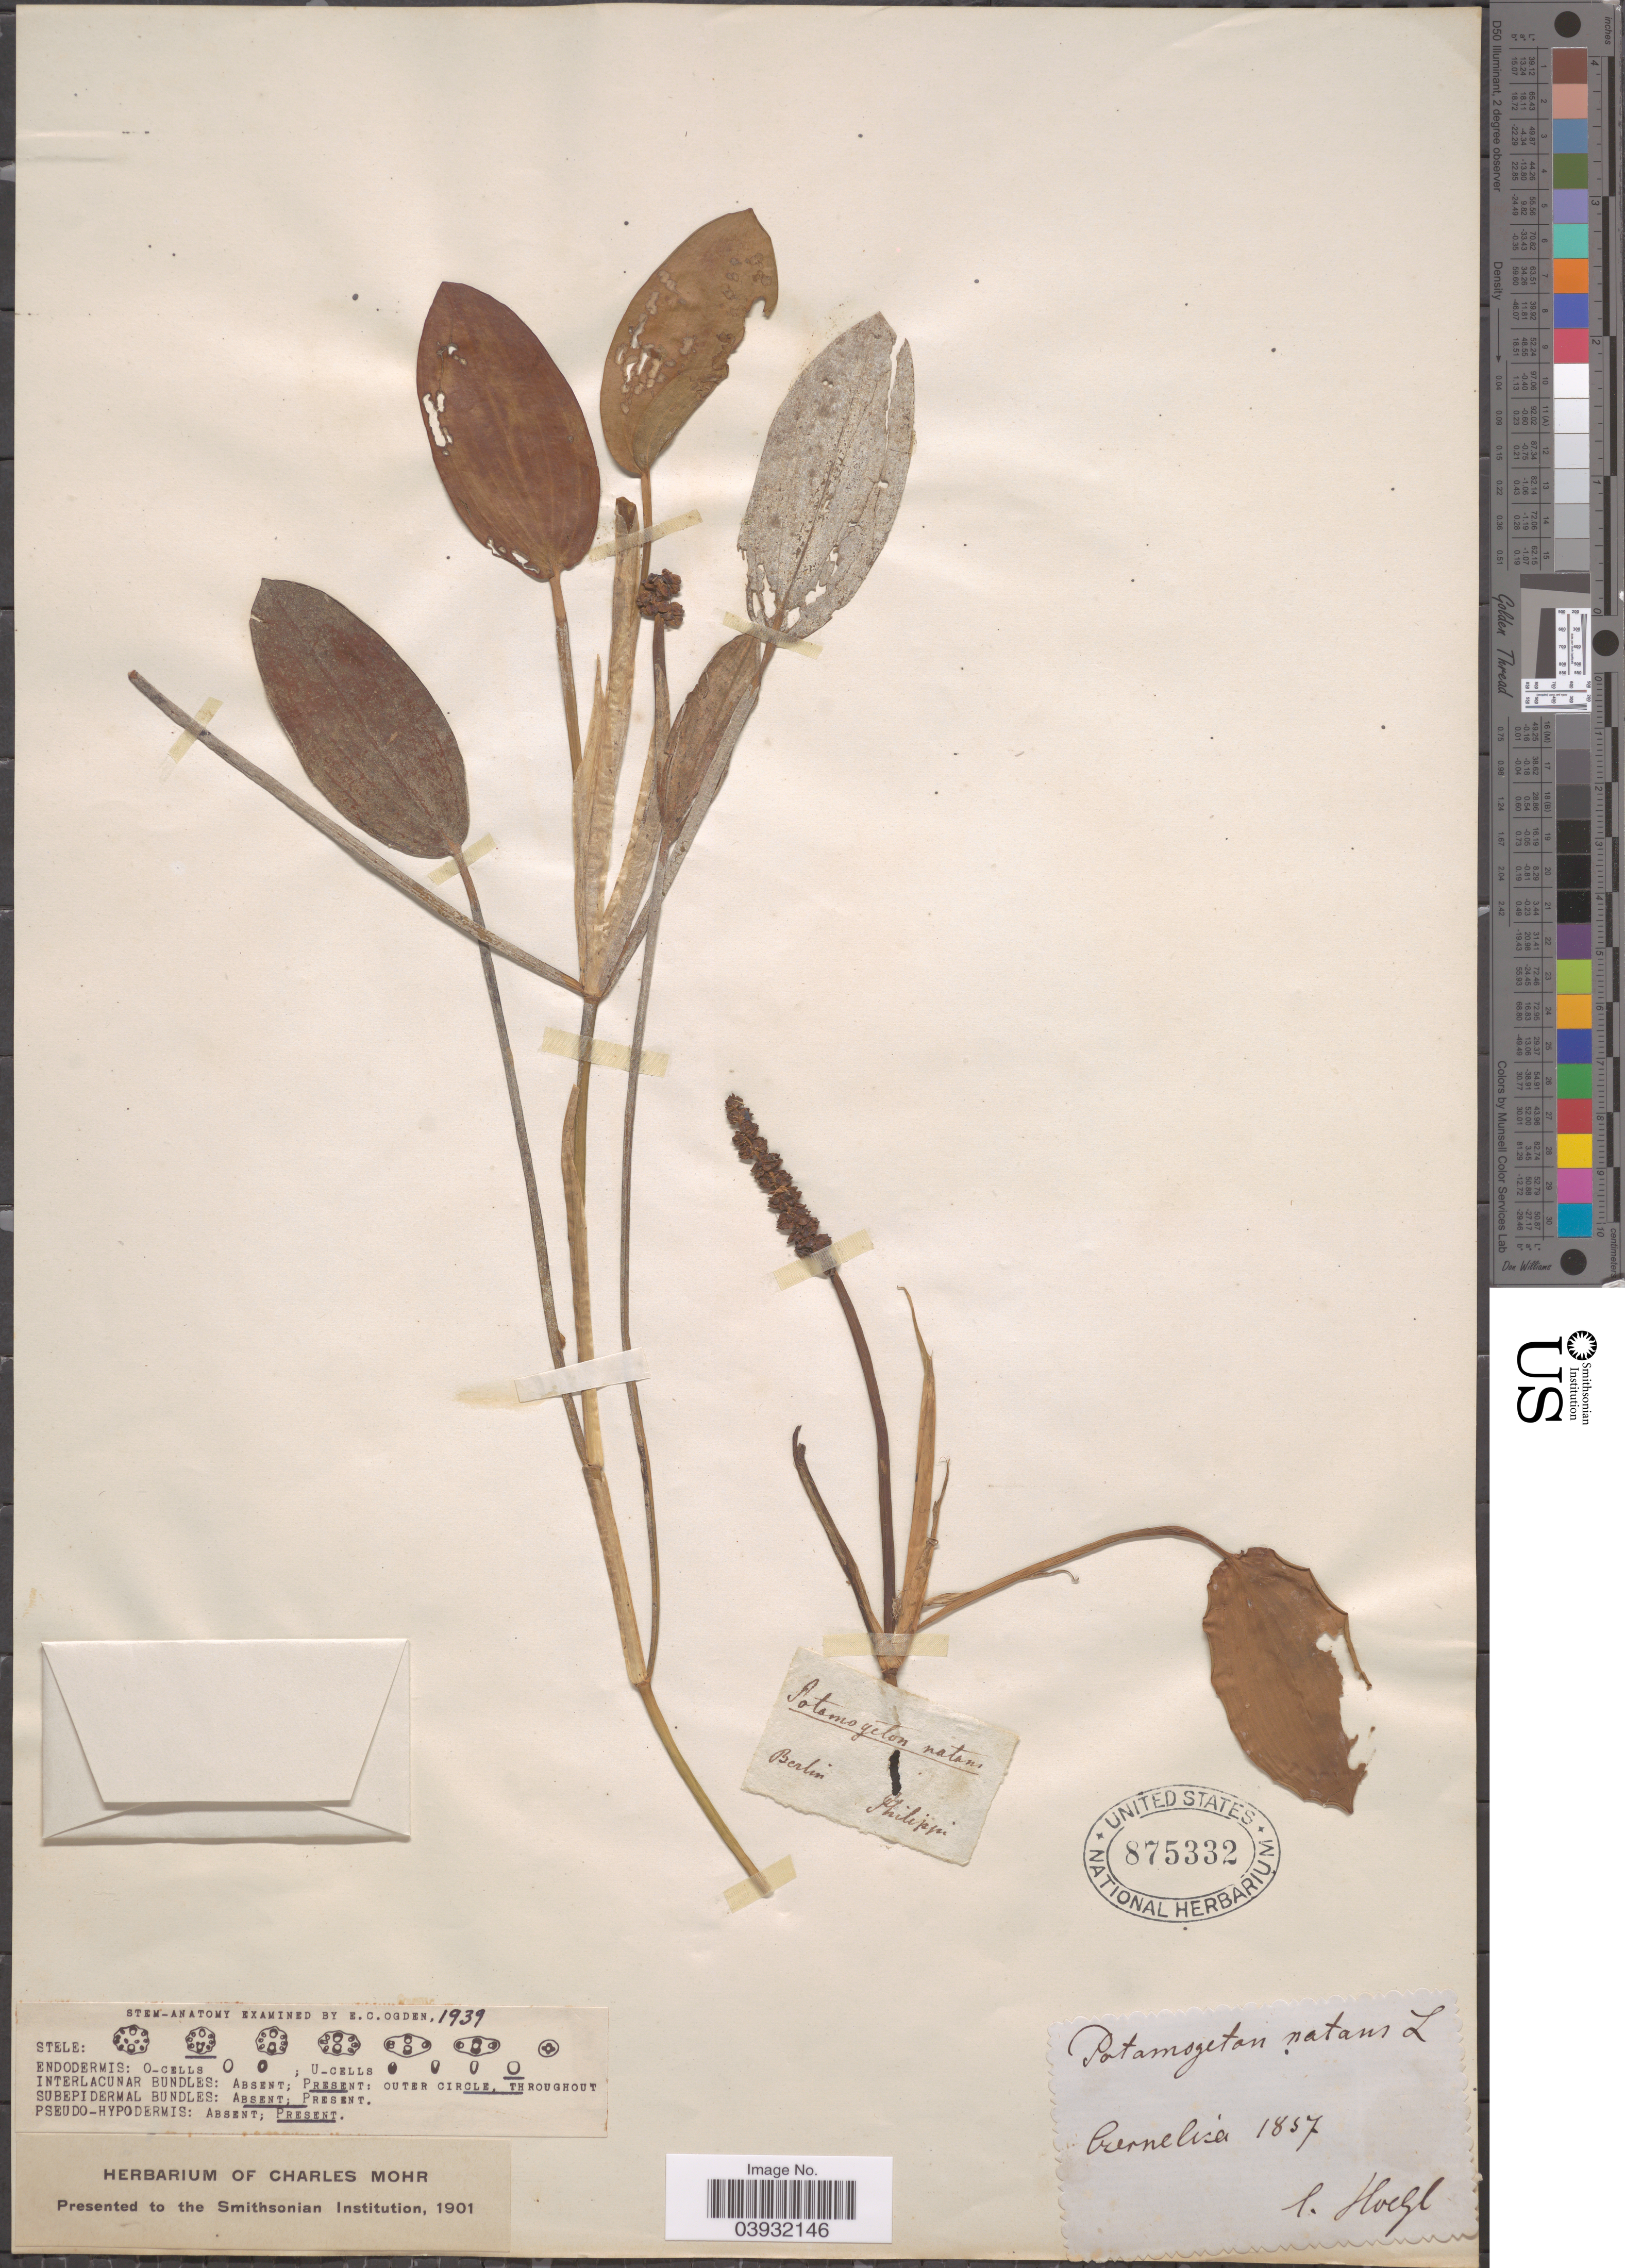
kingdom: Plantae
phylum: Tracheophyta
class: Liliopsida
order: Alismatales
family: Potamogetonaceae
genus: Potamogeton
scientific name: Potamogeton natans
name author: L.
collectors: -. Philippi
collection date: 1857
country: Germany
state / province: Berlin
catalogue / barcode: US 875332